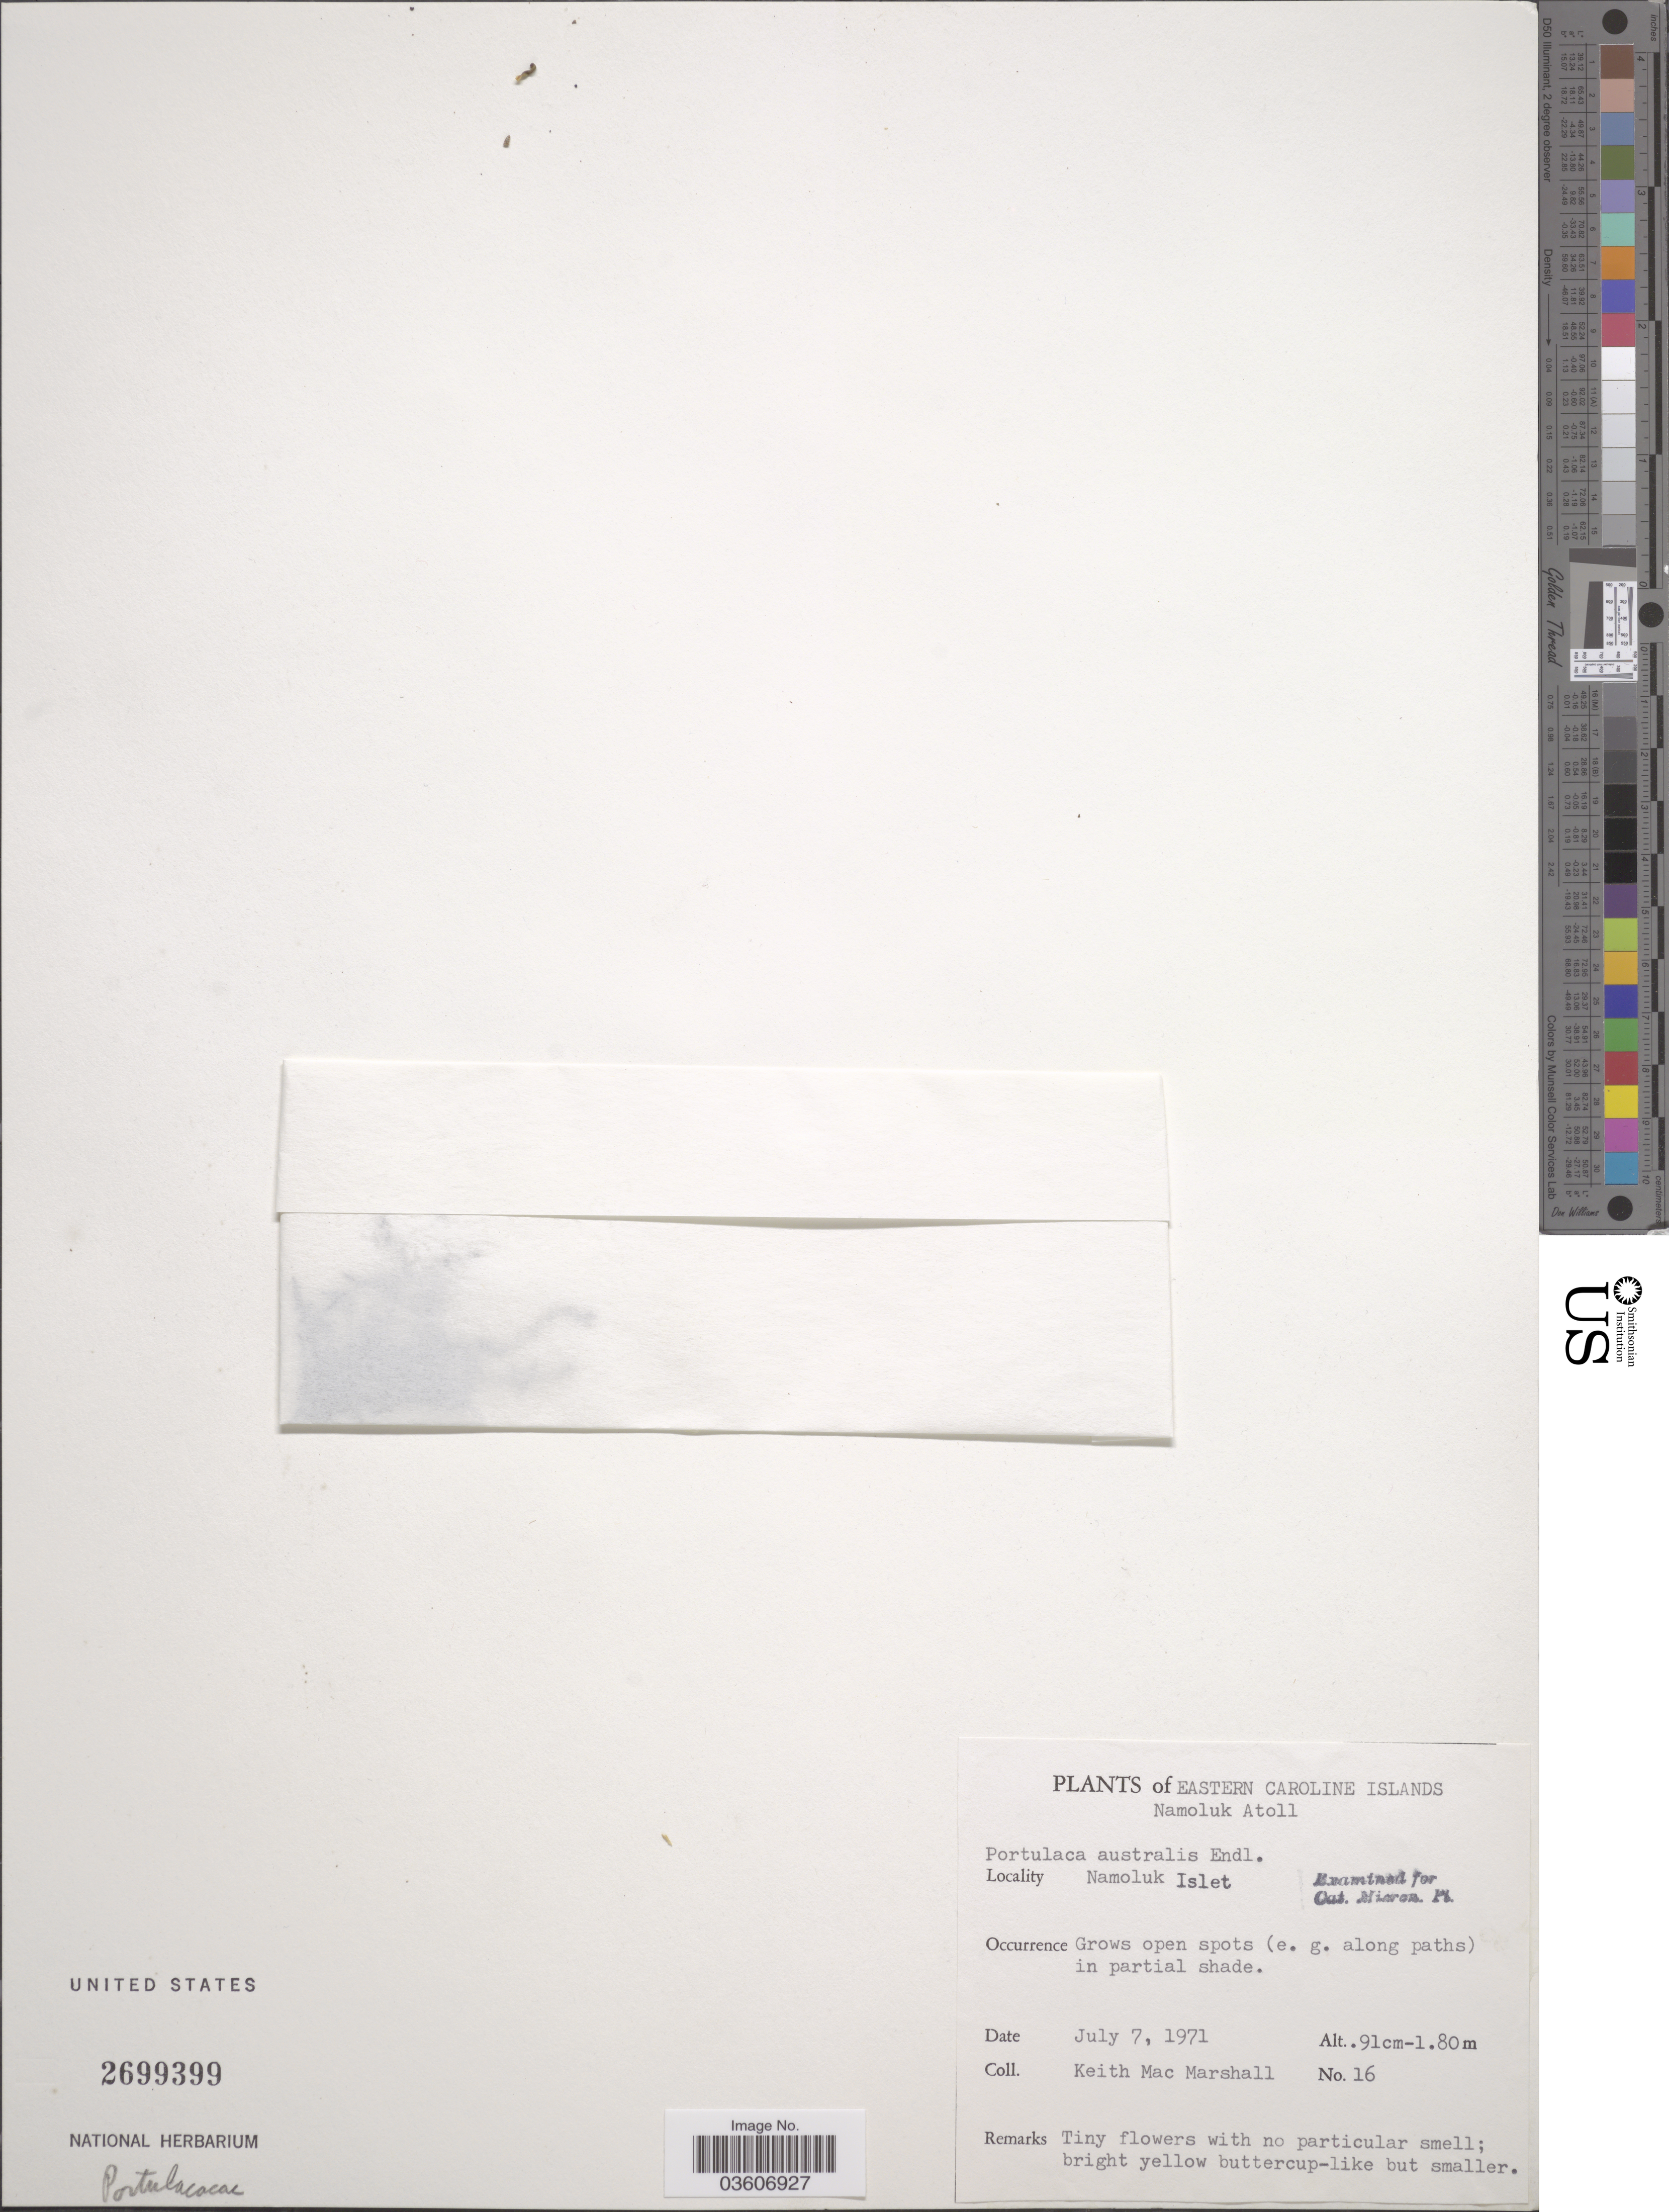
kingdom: Plantae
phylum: Tracheophyta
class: Magnoliopsida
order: Caryophyllales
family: Portulacaceae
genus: Portulaca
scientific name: Portulaca australis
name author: Endl.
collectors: K. M. Marshall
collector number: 16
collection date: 1971-07-07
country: Micronesia, Federated States of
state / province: Truk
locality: Eastern Caroline Islands. Namoluk Atoll. Namoluk Islet.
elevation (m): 0.91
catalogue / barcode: US 2699399